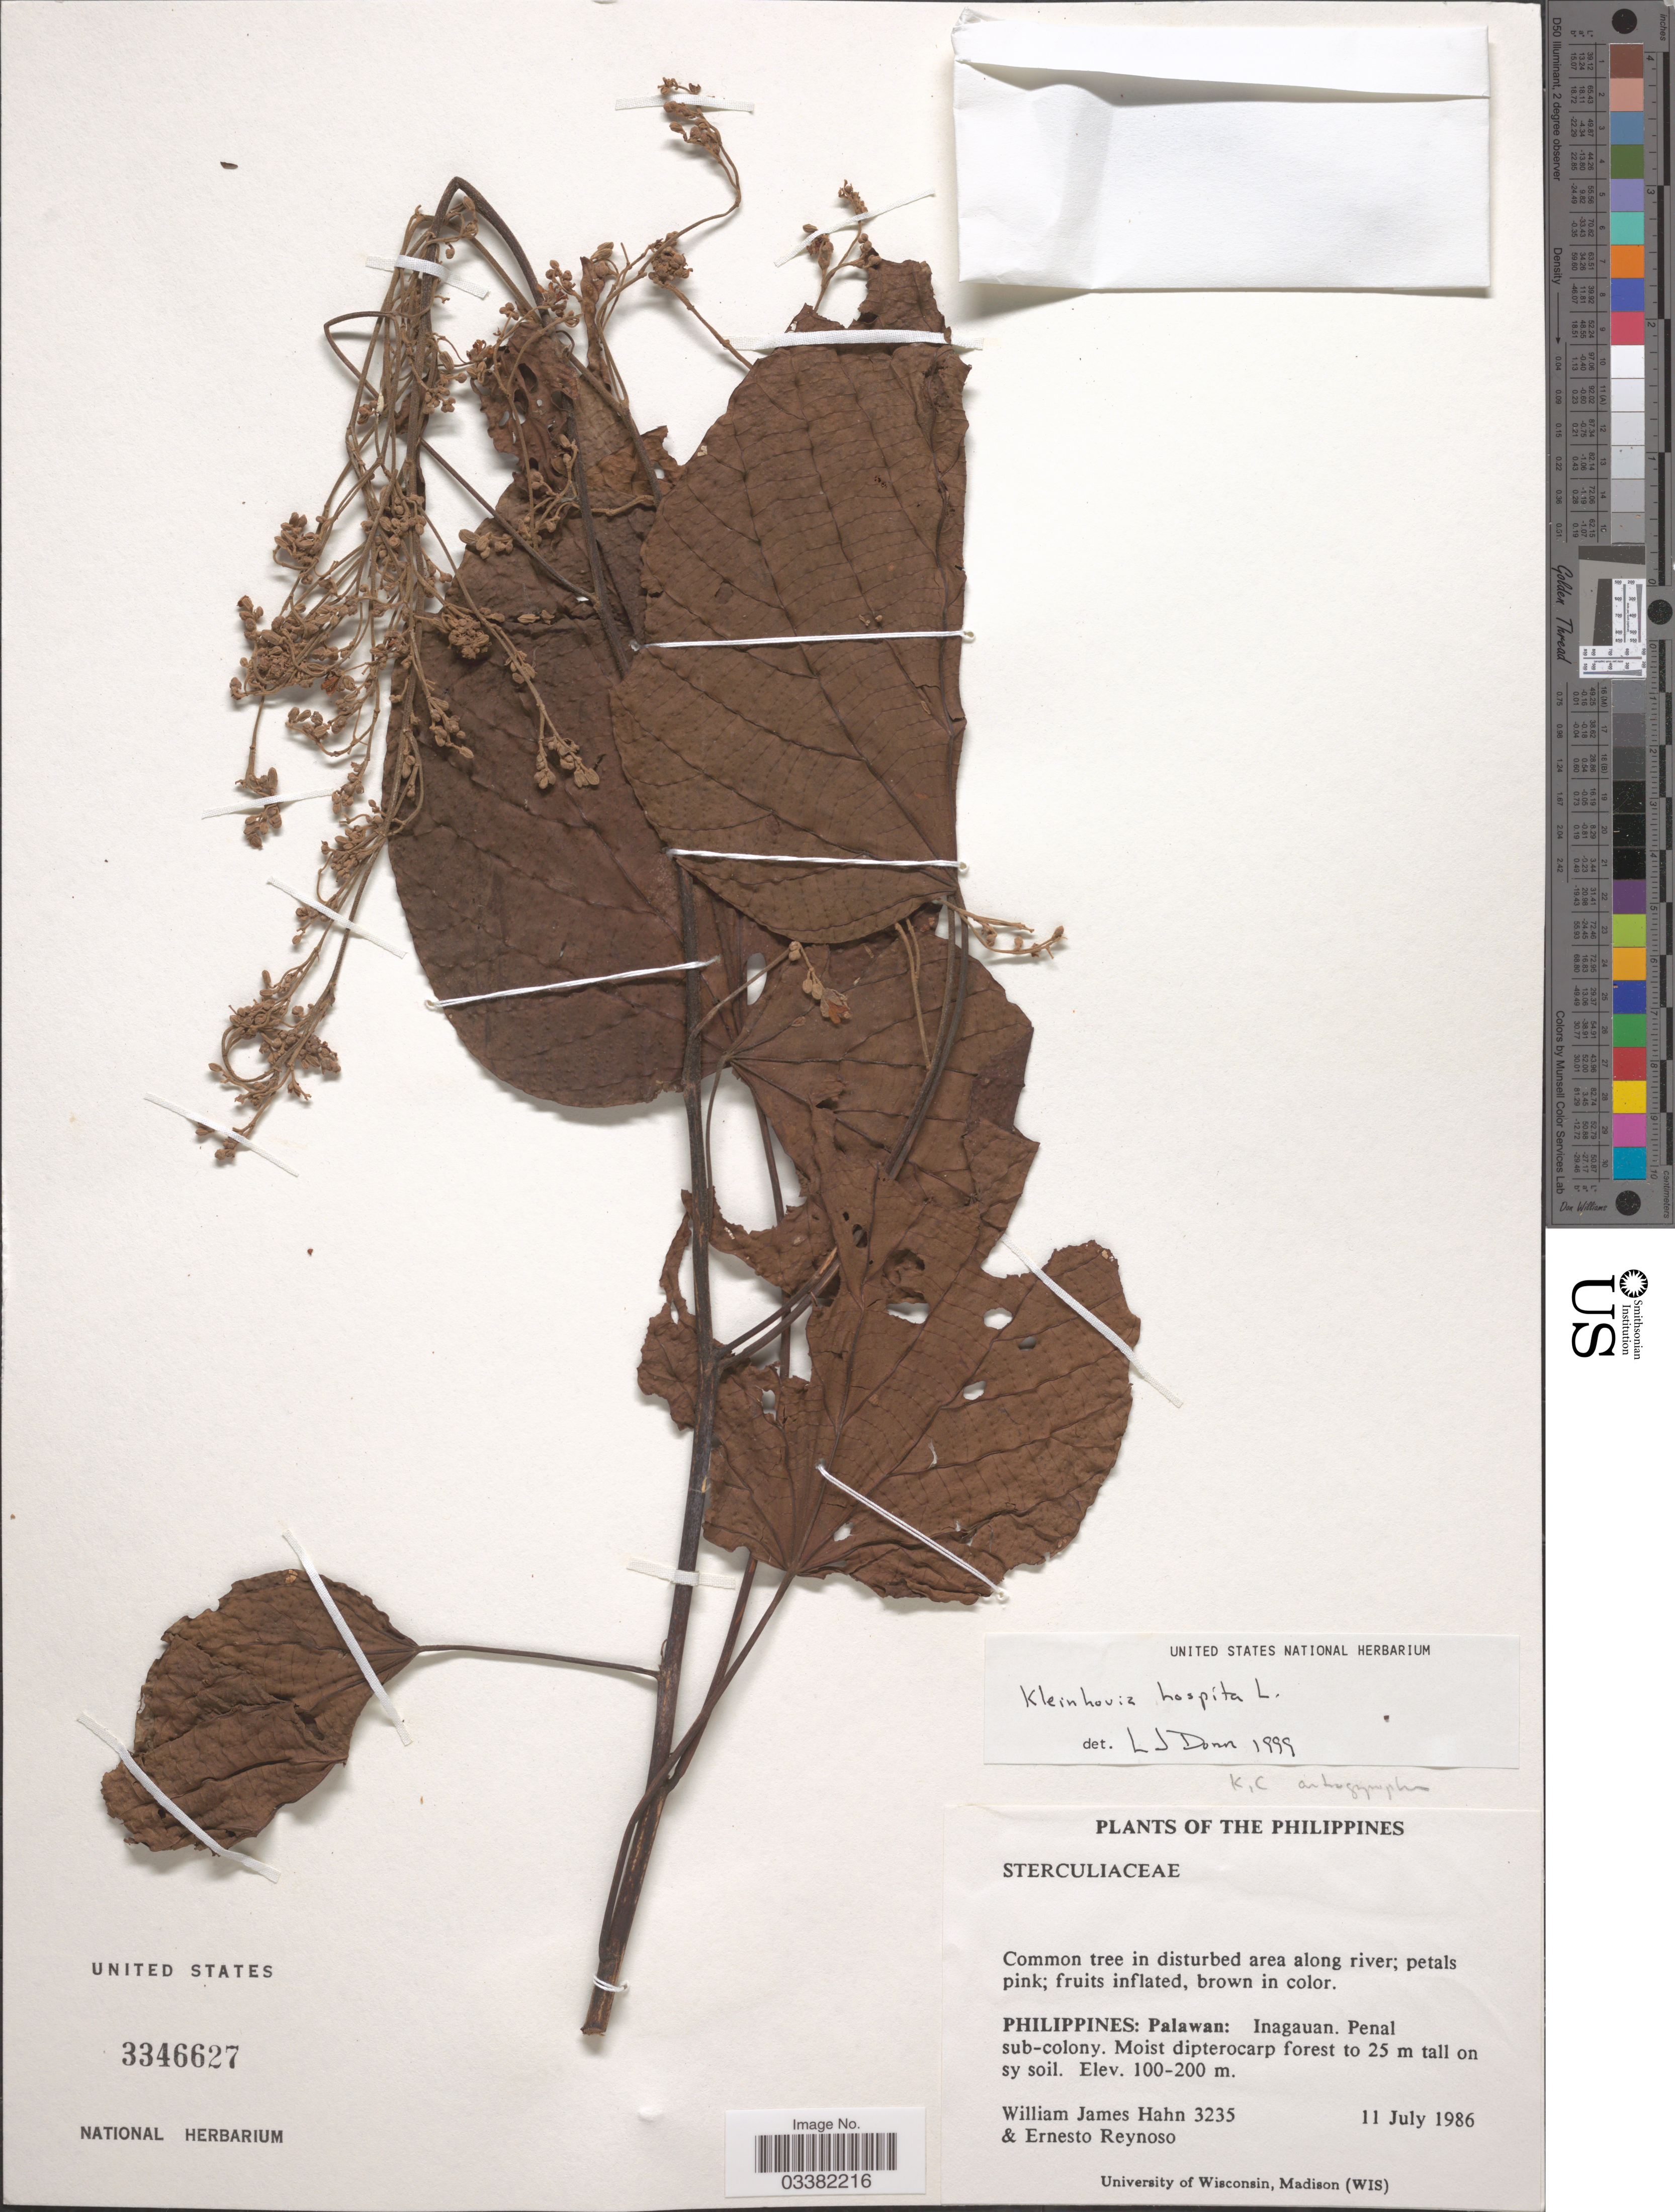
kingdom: Plantae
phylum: Tracheophyta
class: Magnoliopsida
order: Malvales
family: Malvaceae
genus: Kleinhovia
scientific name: Kleinhovia hospita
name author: L.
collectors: W. J. Hahn & E. Reynoso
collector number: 3235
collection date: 1986-07-11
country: Philippines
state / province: Mimaropa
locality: Palawan: Inagauan. Penal sub-colony.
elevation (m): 100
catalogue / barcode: US 3346627